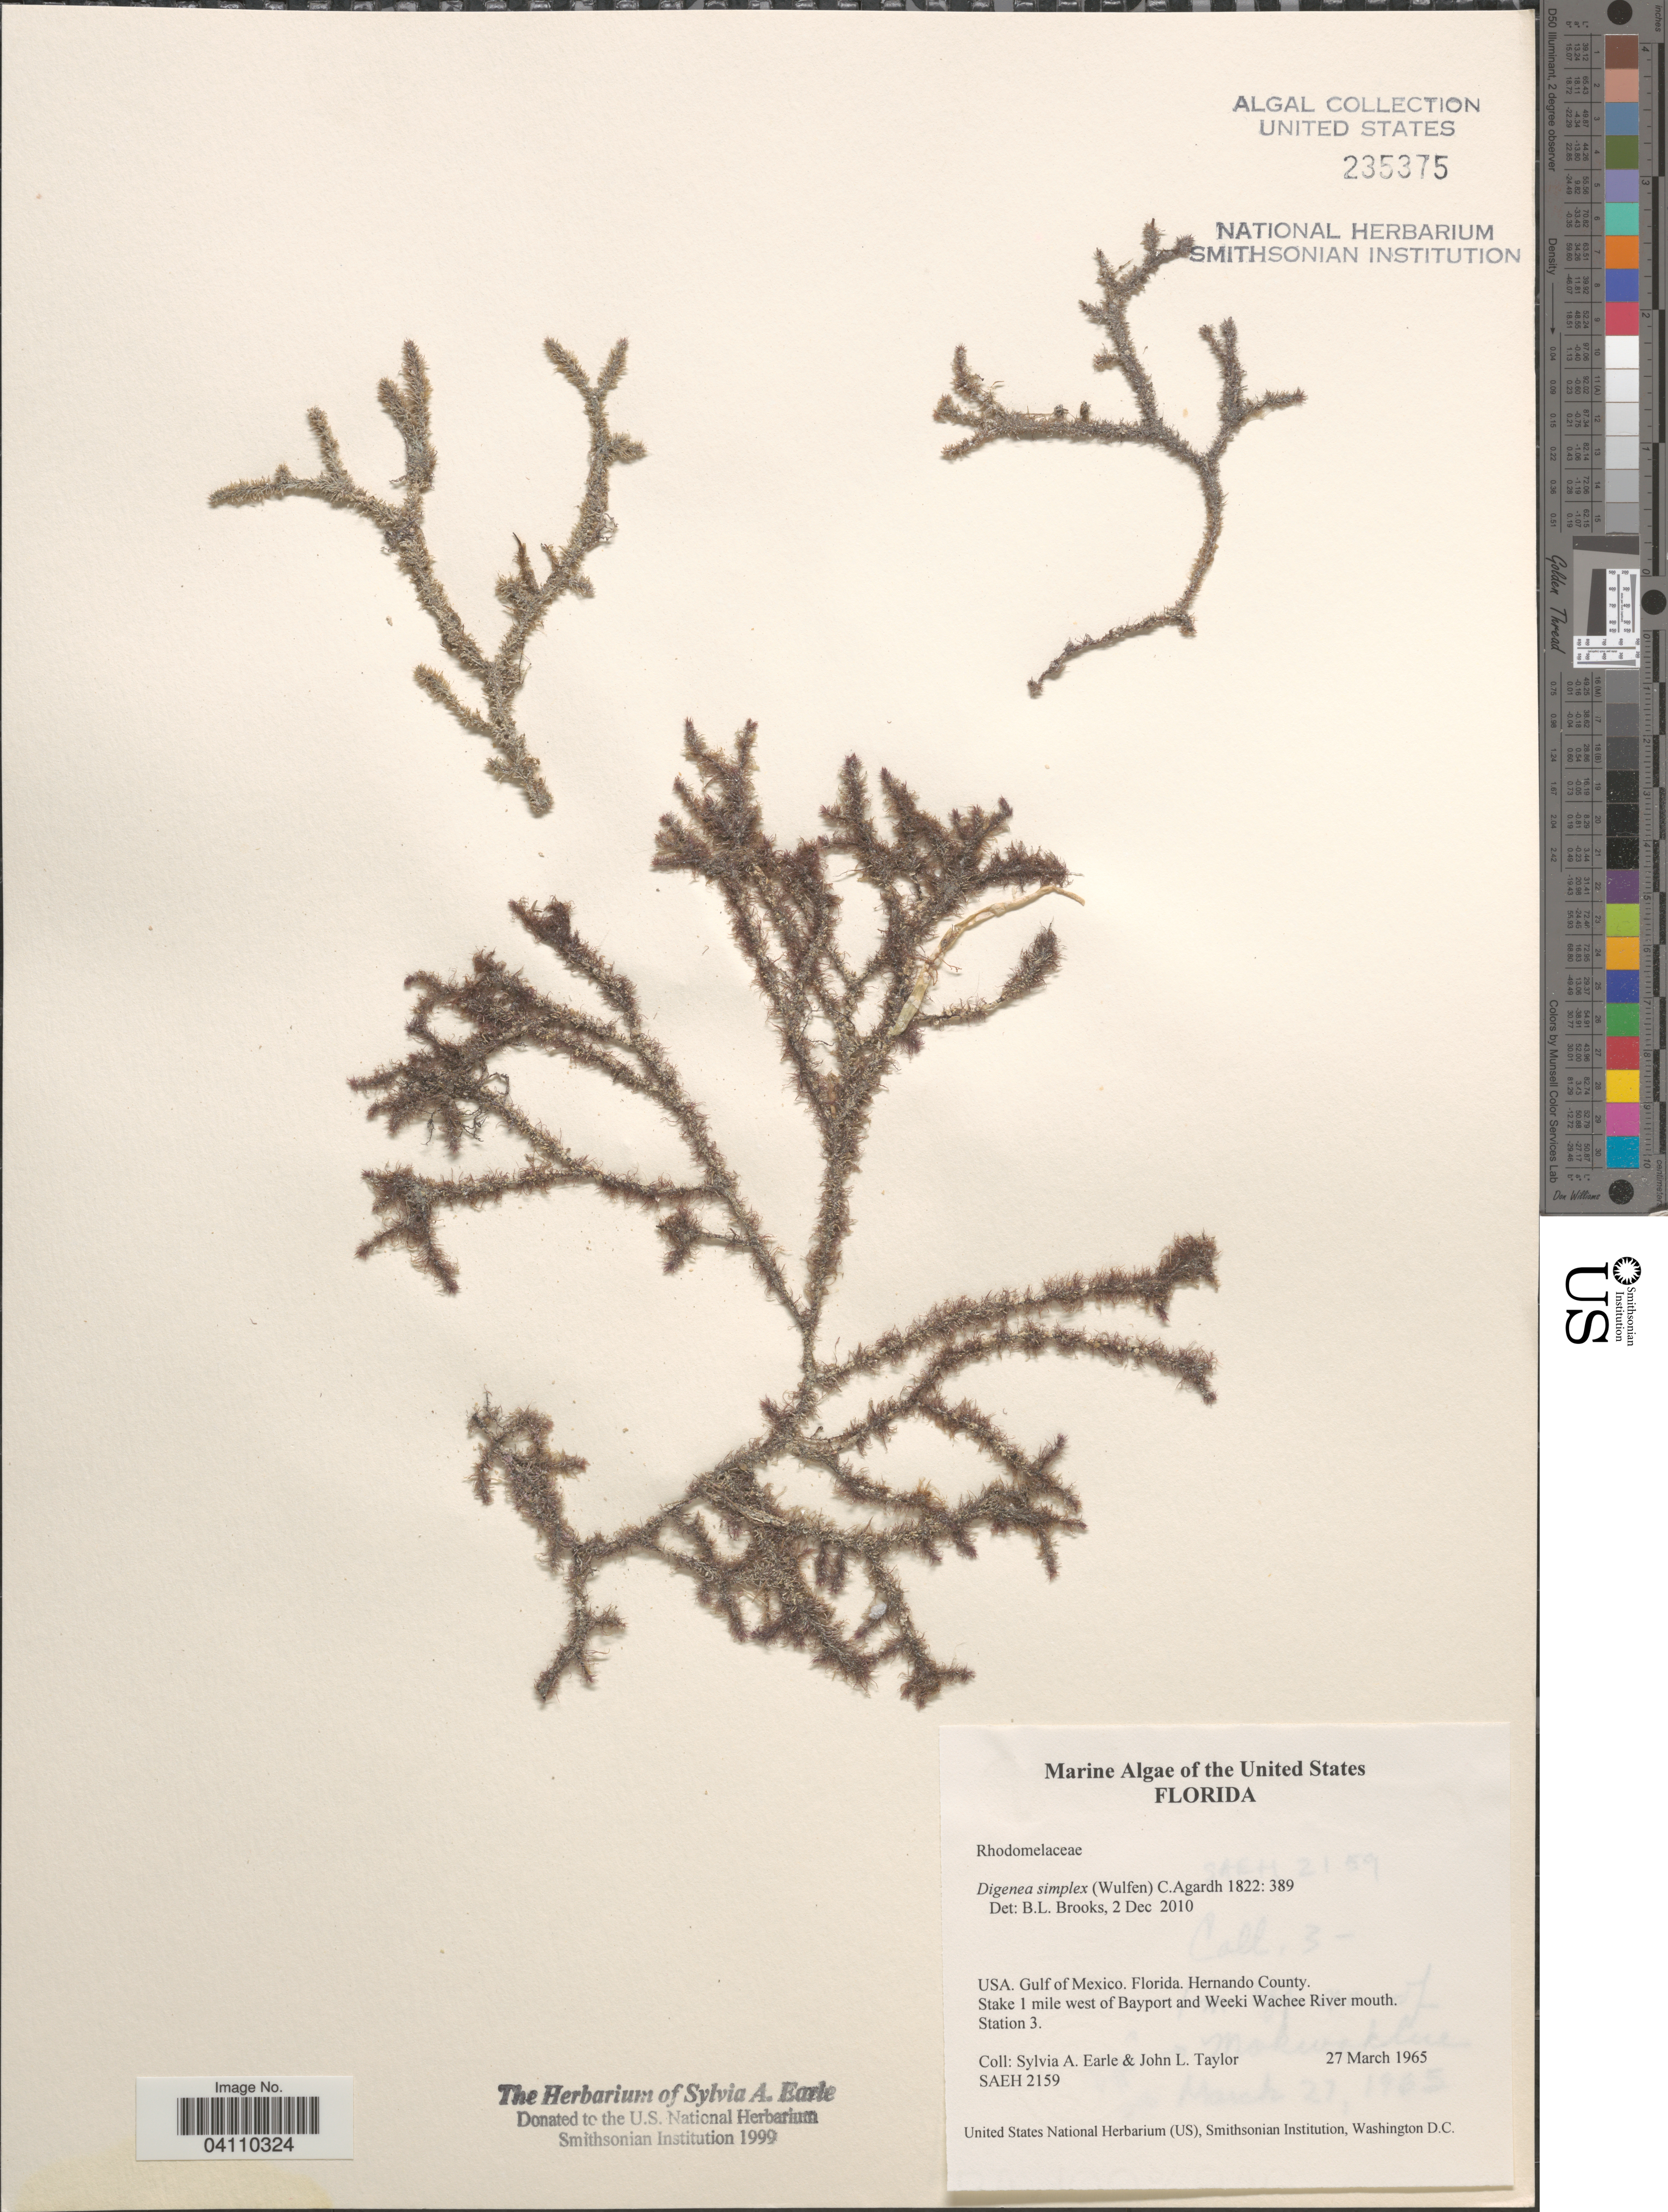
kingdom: Plantae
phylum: Rhodophyta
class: Florideophyceae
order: Ceramiales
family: Rhodomelaceae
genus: Digenea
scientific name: Digenea simplex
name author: (Wulfen) C. Agardh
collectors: S. A. Earle & J. L. Taylor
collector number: SAEH2159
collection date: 1965-03-27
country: United States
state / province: Florida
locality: Gulf of Mexico. Hernando County. Stake 1 mile west of Bayport and Weeki Wachee River mouth. Station 3.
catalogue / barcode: US 235375